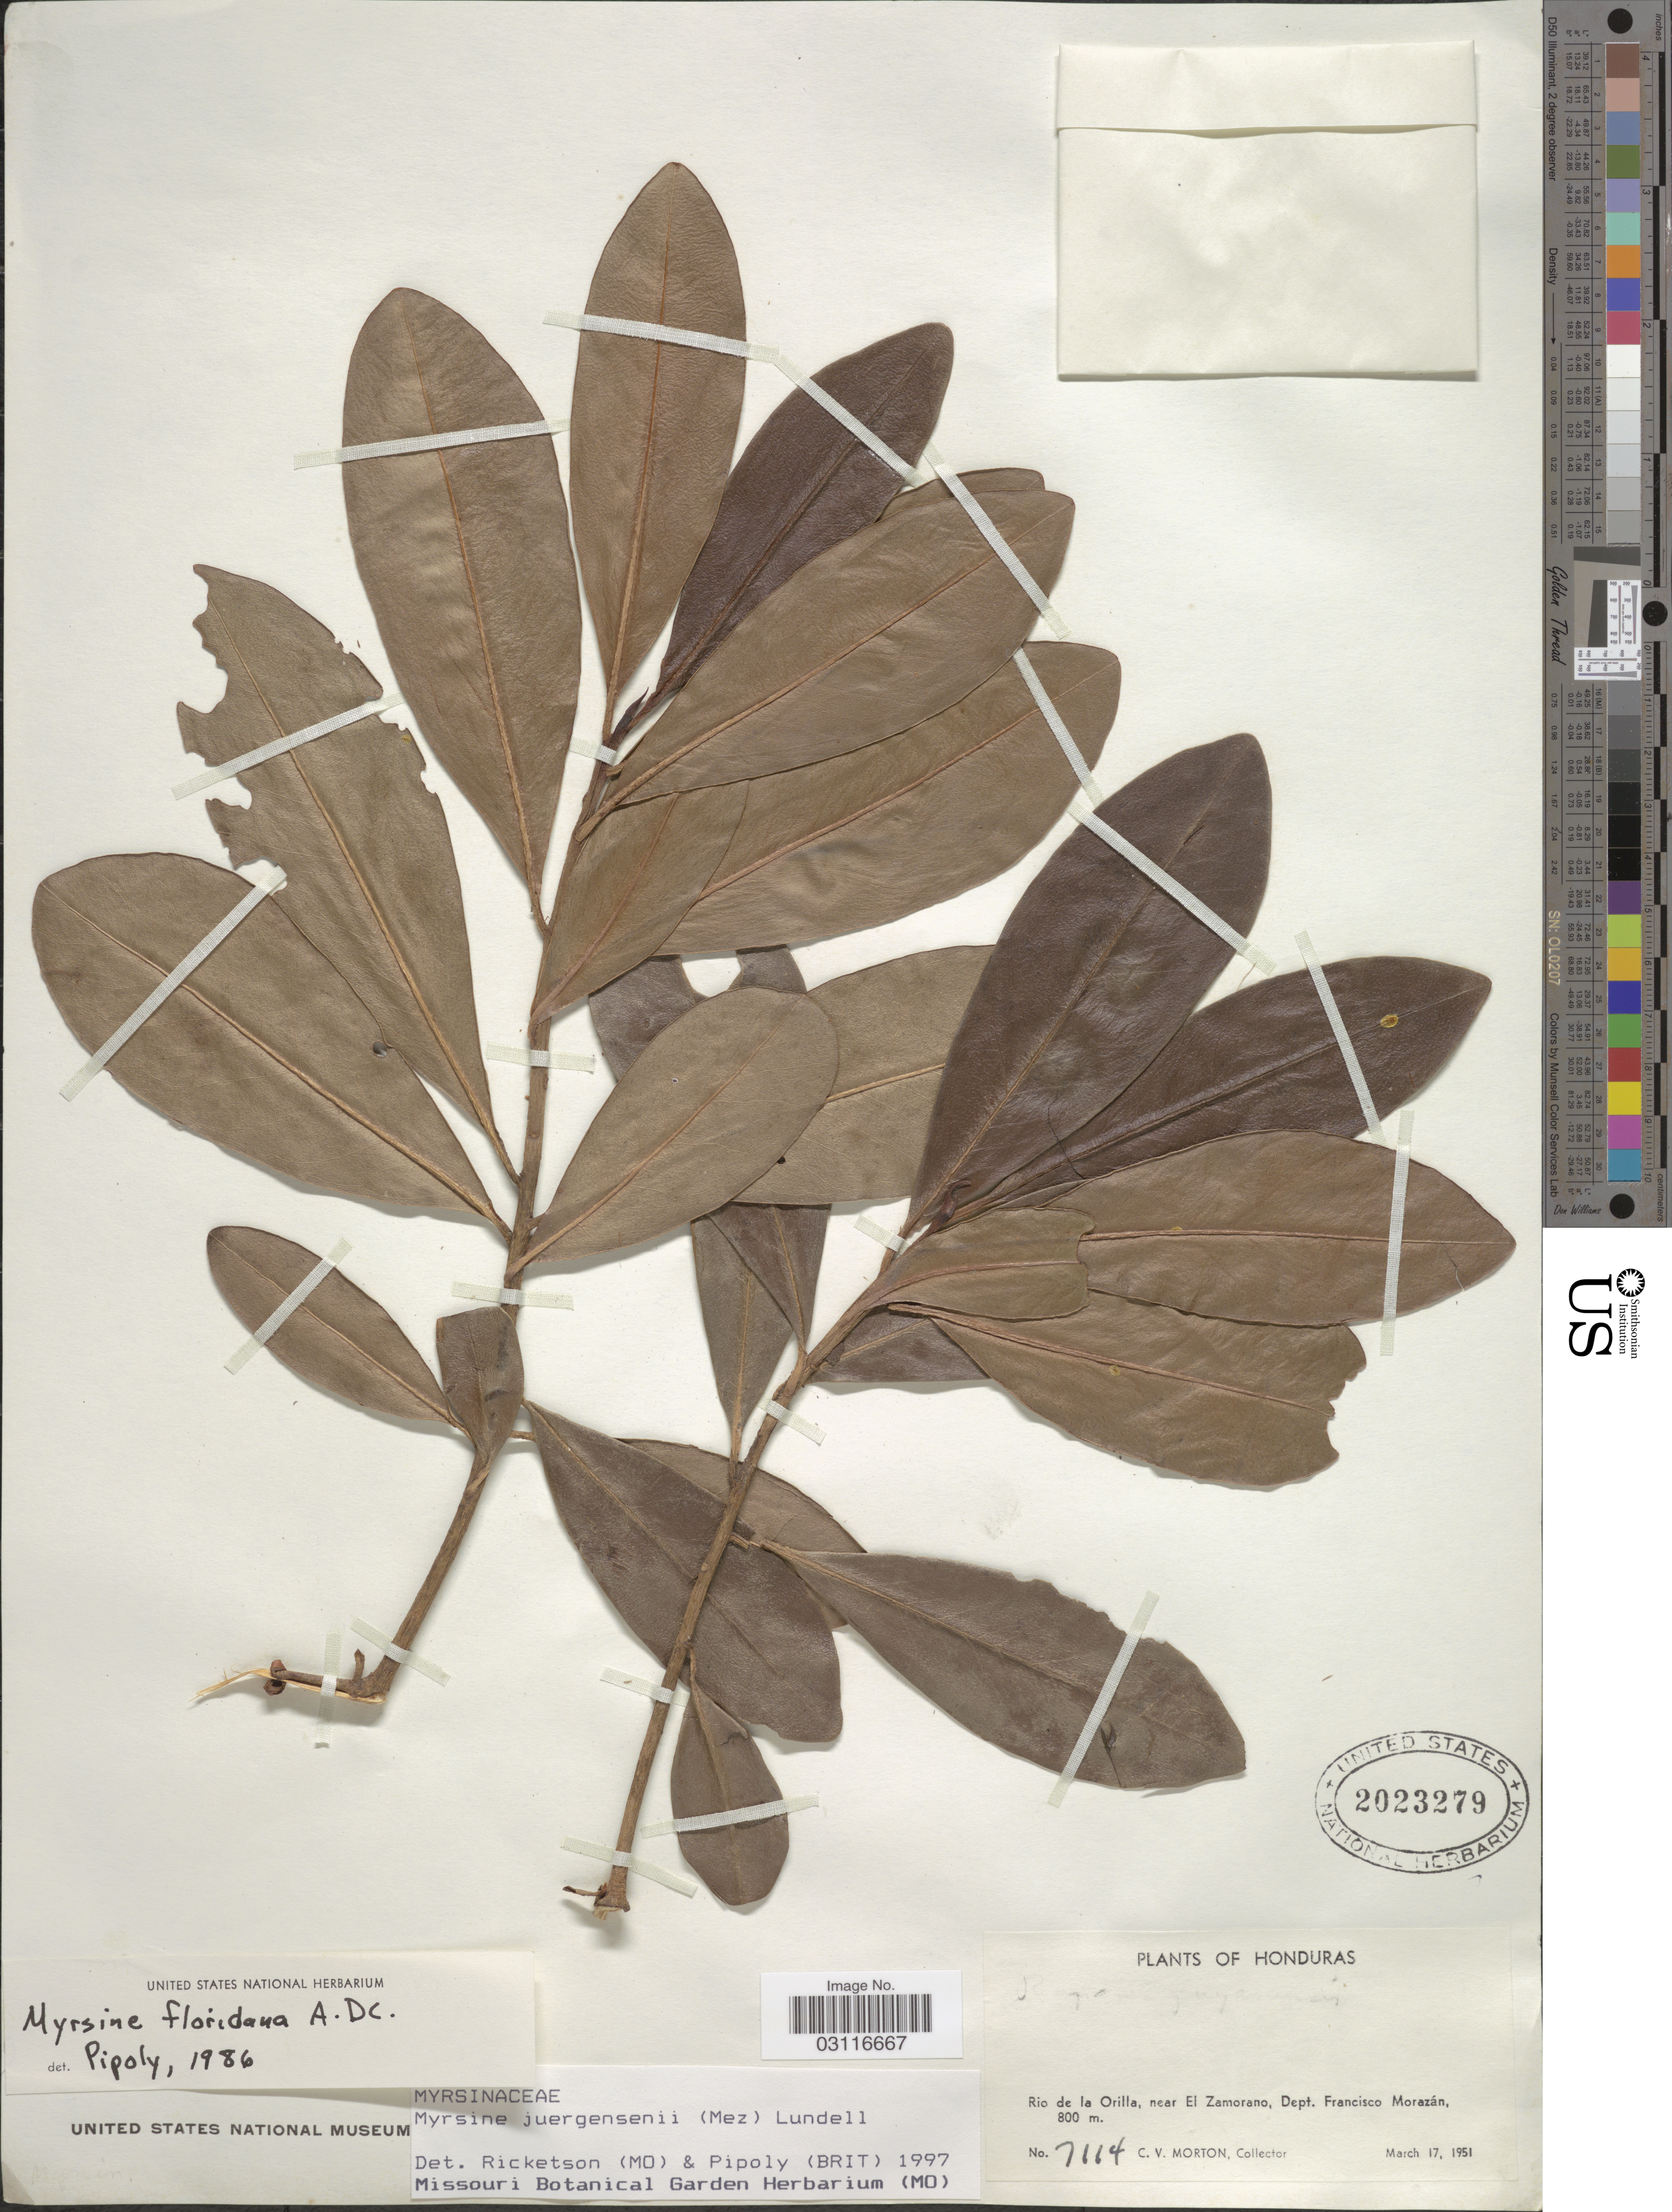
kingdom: Plantae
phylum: Tracheophyta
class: Magnoliopsida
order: Ericales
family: Primulaceae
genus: Myrsine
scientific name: Myrsine juergensenii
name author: (Mez) Lundell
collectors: C. V. Morton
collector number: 7114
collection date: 1951-03-17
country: Honduras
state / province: Fco. Morazán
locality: Rio de la Orilla, near El Zamorano, Dept. Francisco Morazán.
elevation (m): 800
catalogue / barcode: US 2023279